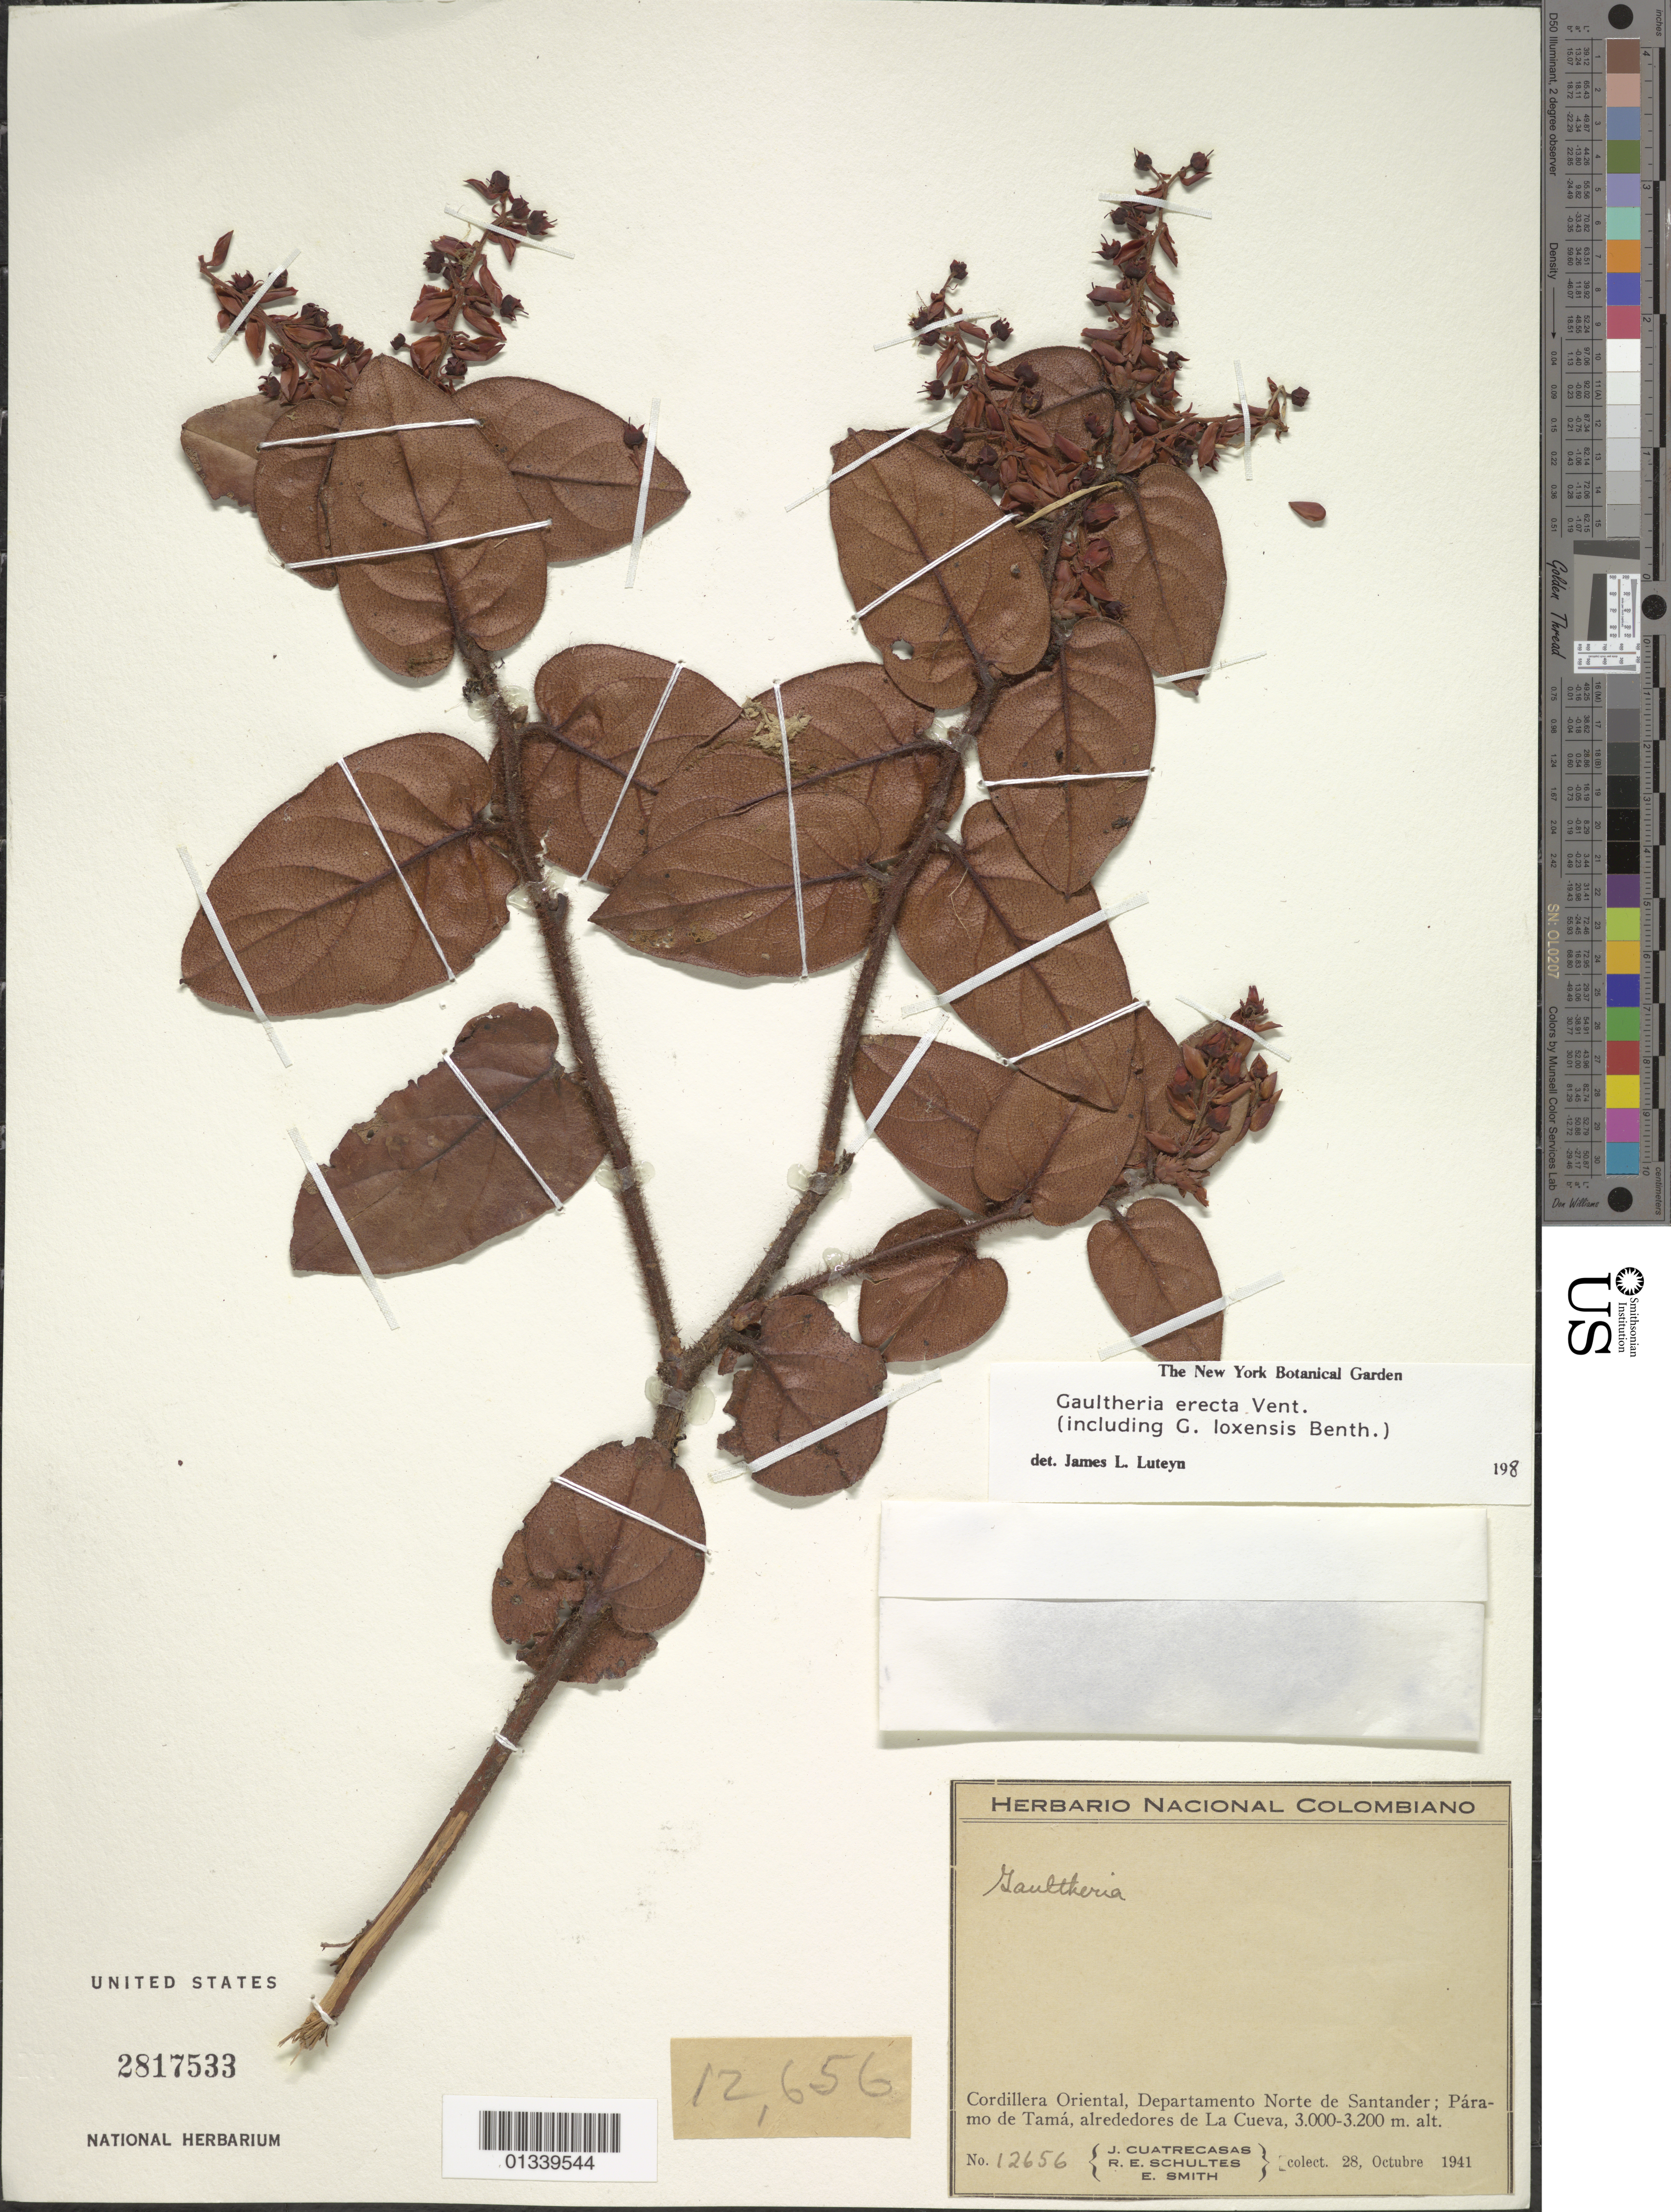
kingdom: Plantae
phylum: Tracheophyta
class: Magnoliopsida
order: Ericales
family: Ericaceae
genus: Gaultheria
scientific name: Gaultheria sp.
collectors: J. Cuatrecasas, R. E. Schultes & E. E. Smith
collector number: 12656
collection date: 1941-10-28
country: Colombia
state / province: Norte de Santander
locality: Cordillera Oriental: Paramo de Tama, alrededores de La Cueva.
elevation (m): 3000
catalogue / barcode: US 2817533